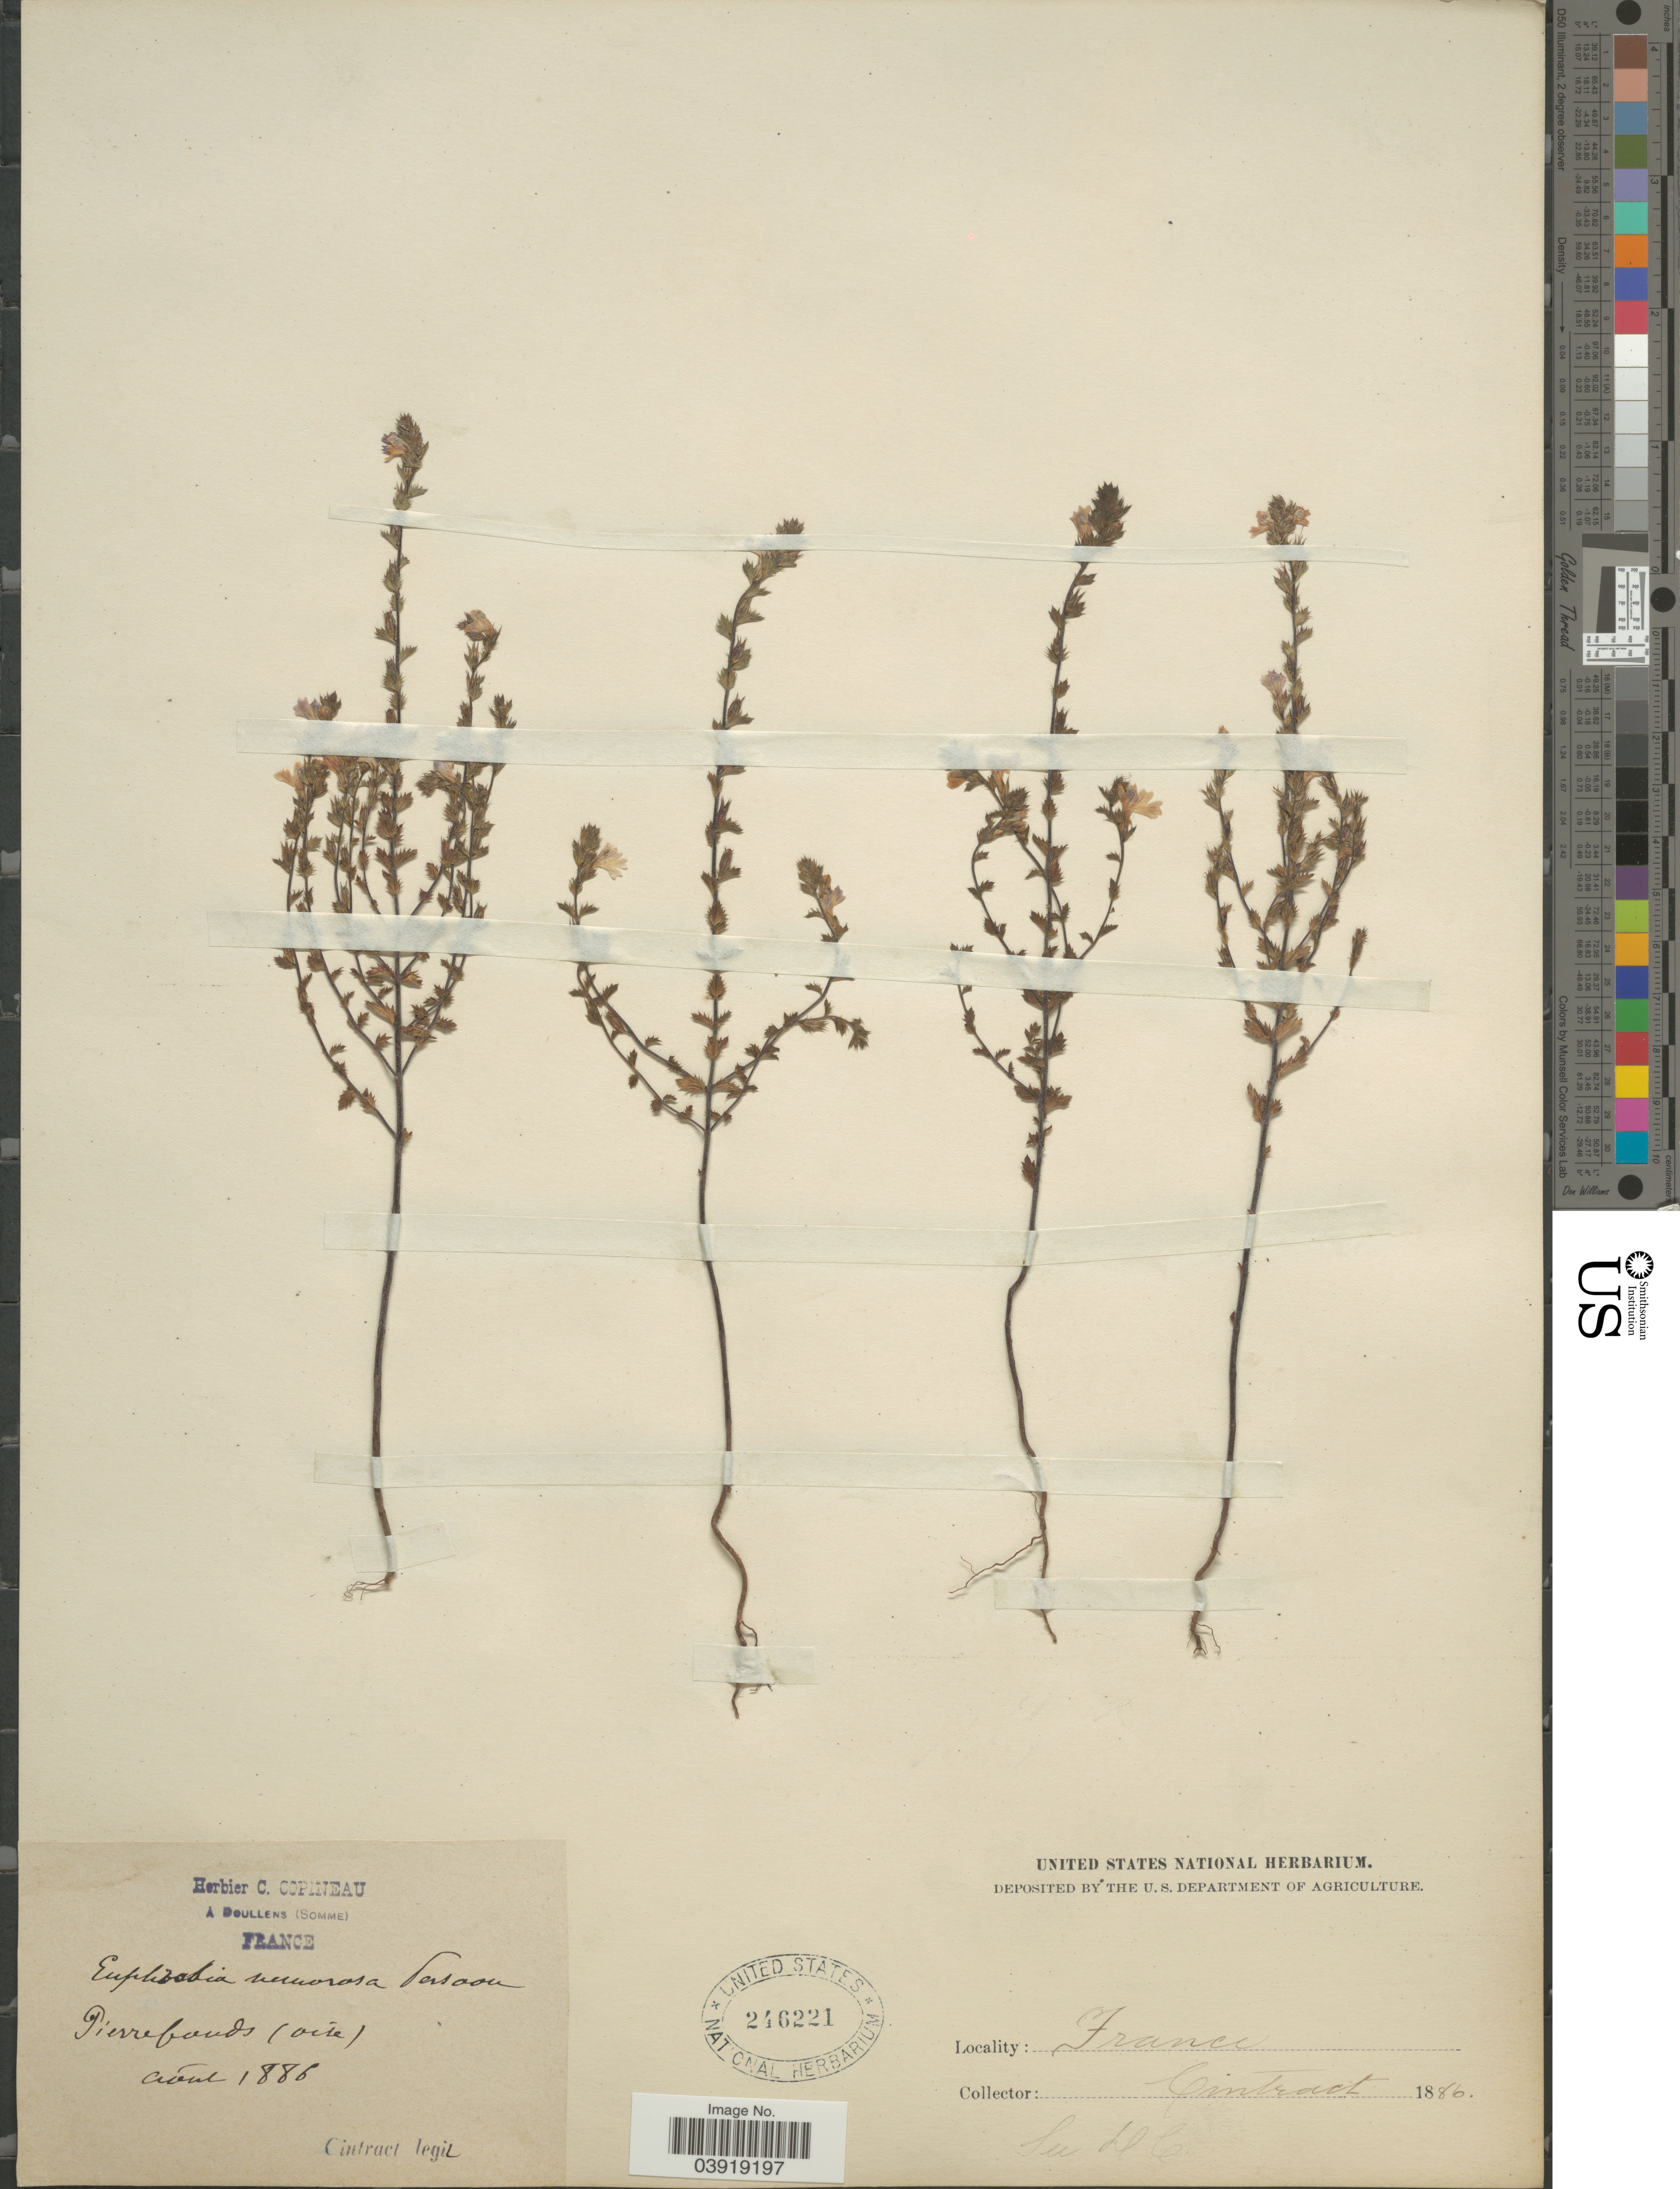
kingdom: Plantae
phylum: Tracheophyta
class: Magnoliopsida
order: Lamiales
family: Orobanchaceae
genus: Euphrasia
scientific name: Euphrasia nemorosa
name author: (Pers.) Wallr.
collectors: Cintract, --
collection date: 1886-08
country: France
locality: Pierrefonds (Oise).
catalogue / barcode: US 246221